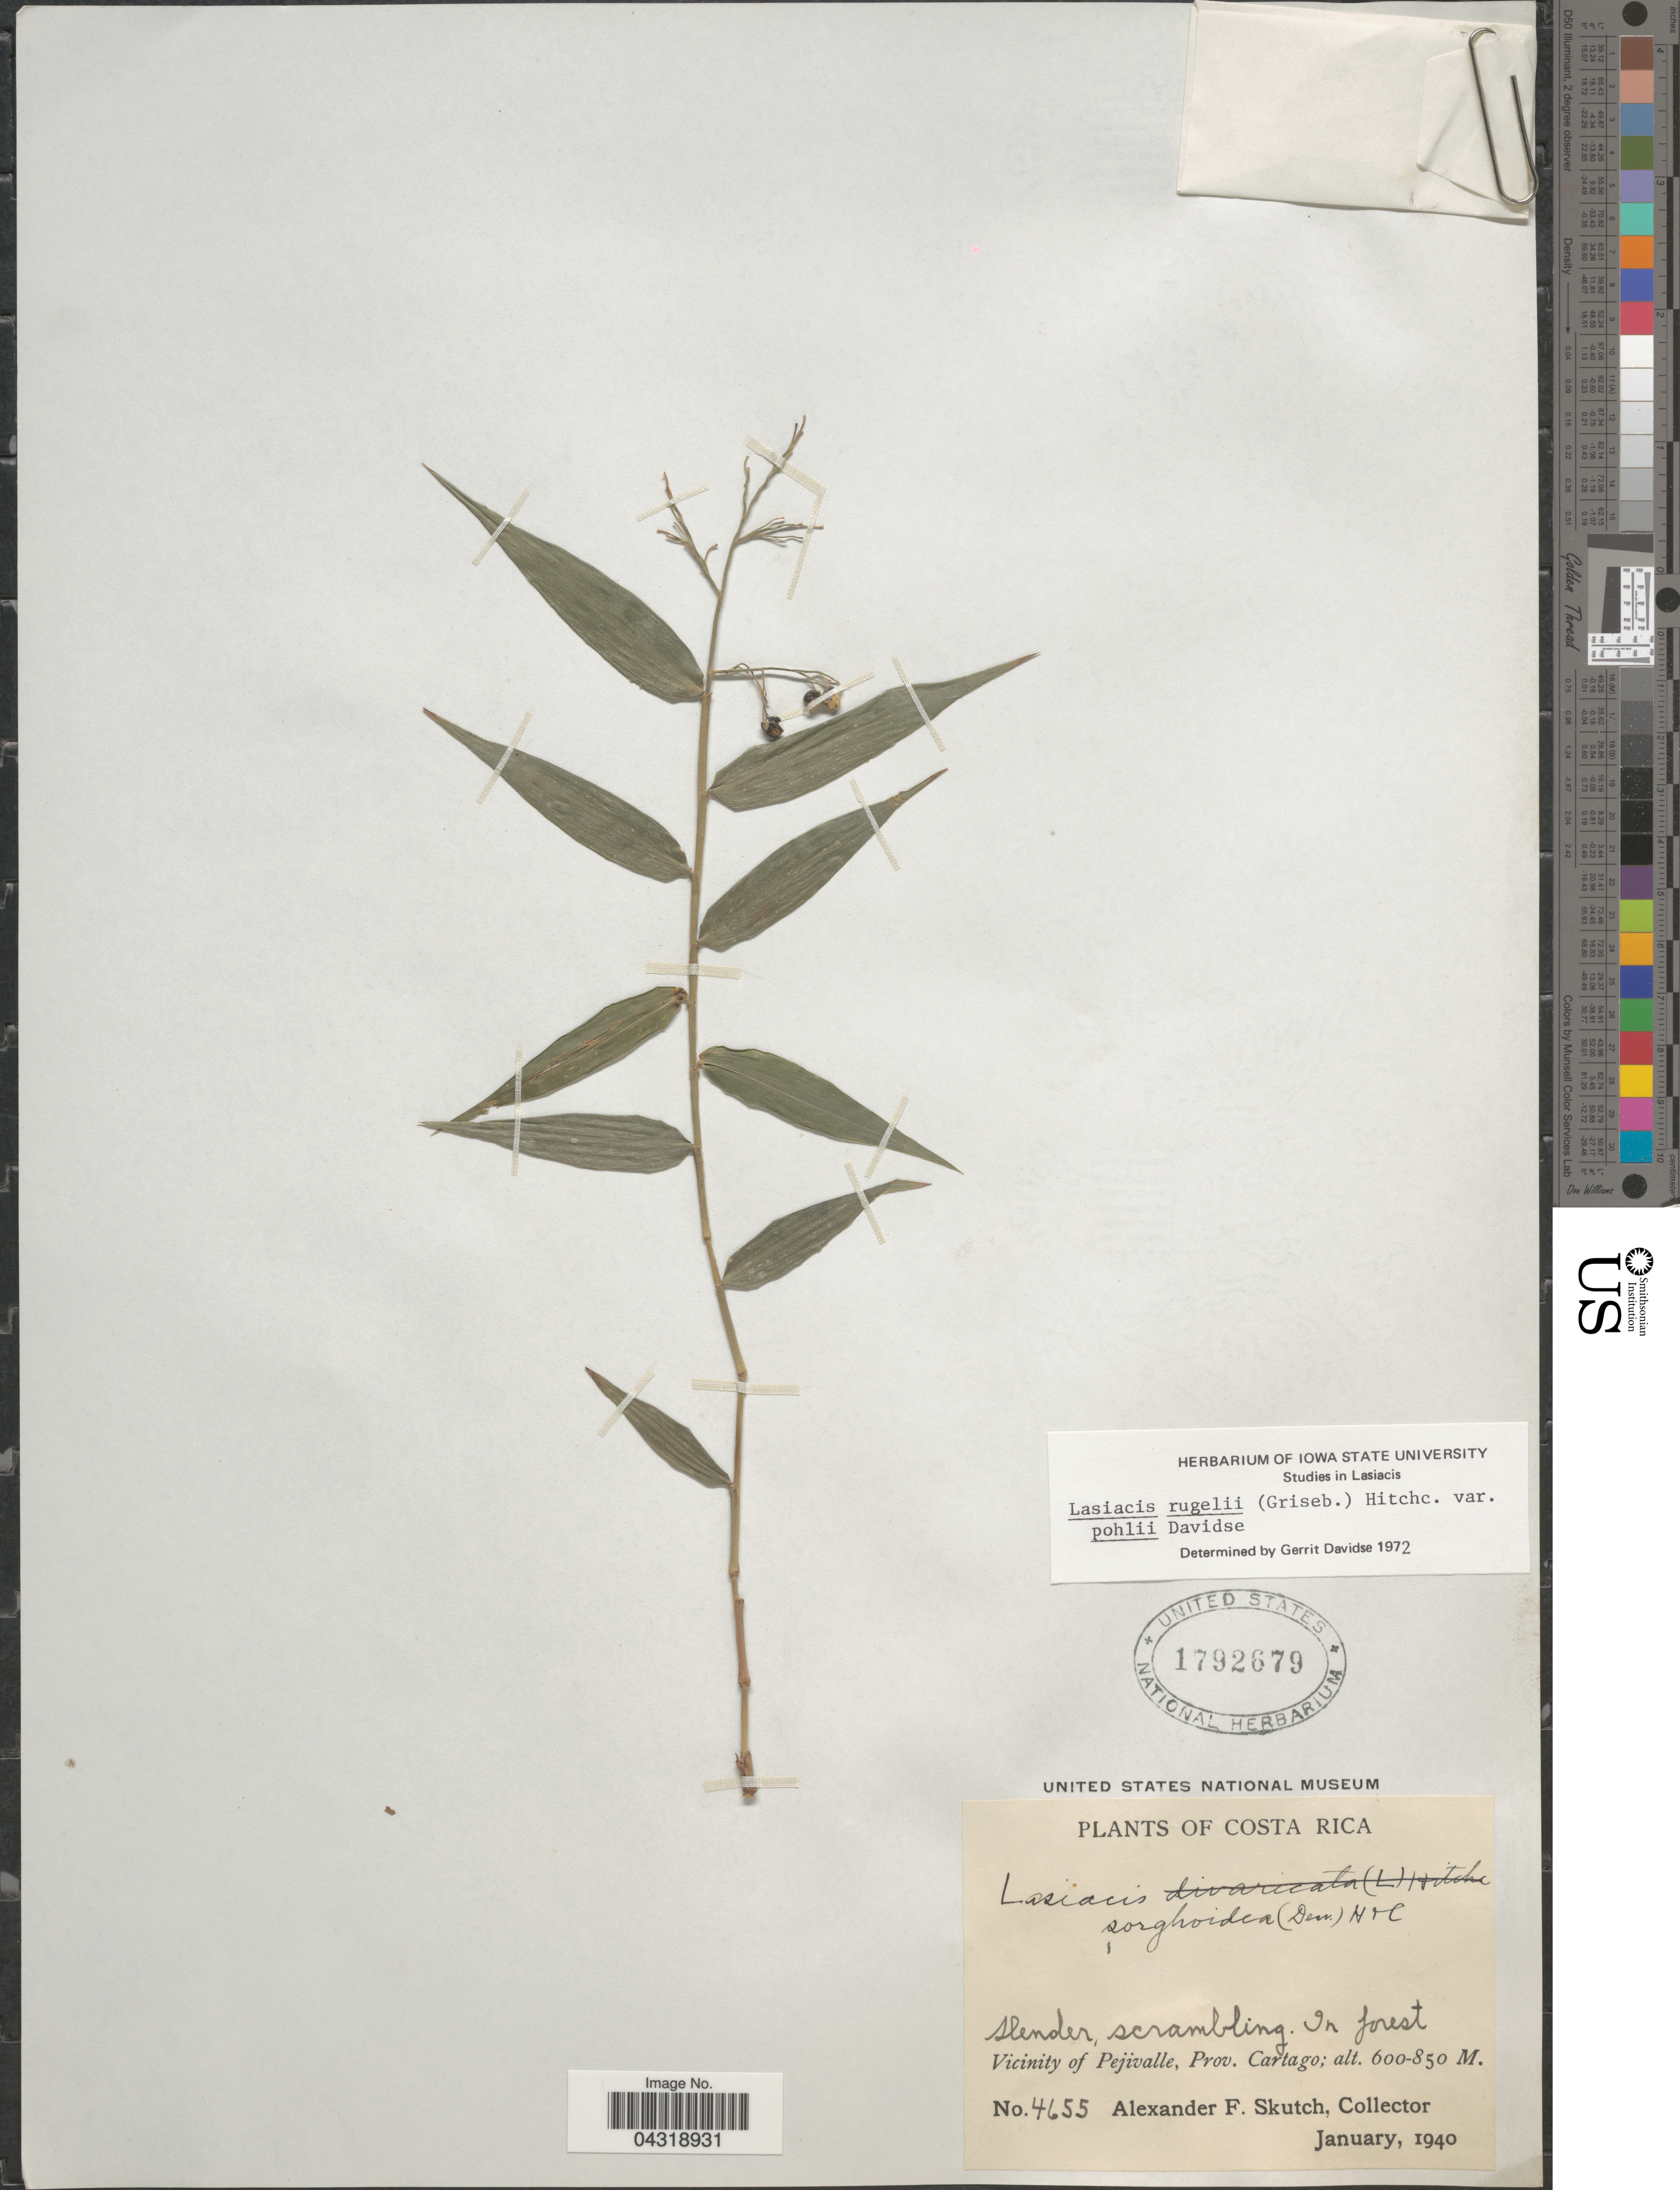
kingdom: Plantae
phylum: Tracheophyta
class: Liliopsida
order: Poales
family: Poaceae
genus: Lasiacis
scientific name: Lasiacis rugelii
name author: (Griseb.) Hitchc.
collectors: A. F. Skutch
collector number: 4655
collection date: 1940-01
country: Costa Rica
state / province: Cartago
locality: Vicinity of Pejivalle.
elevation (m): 600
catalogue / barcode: US 1792679